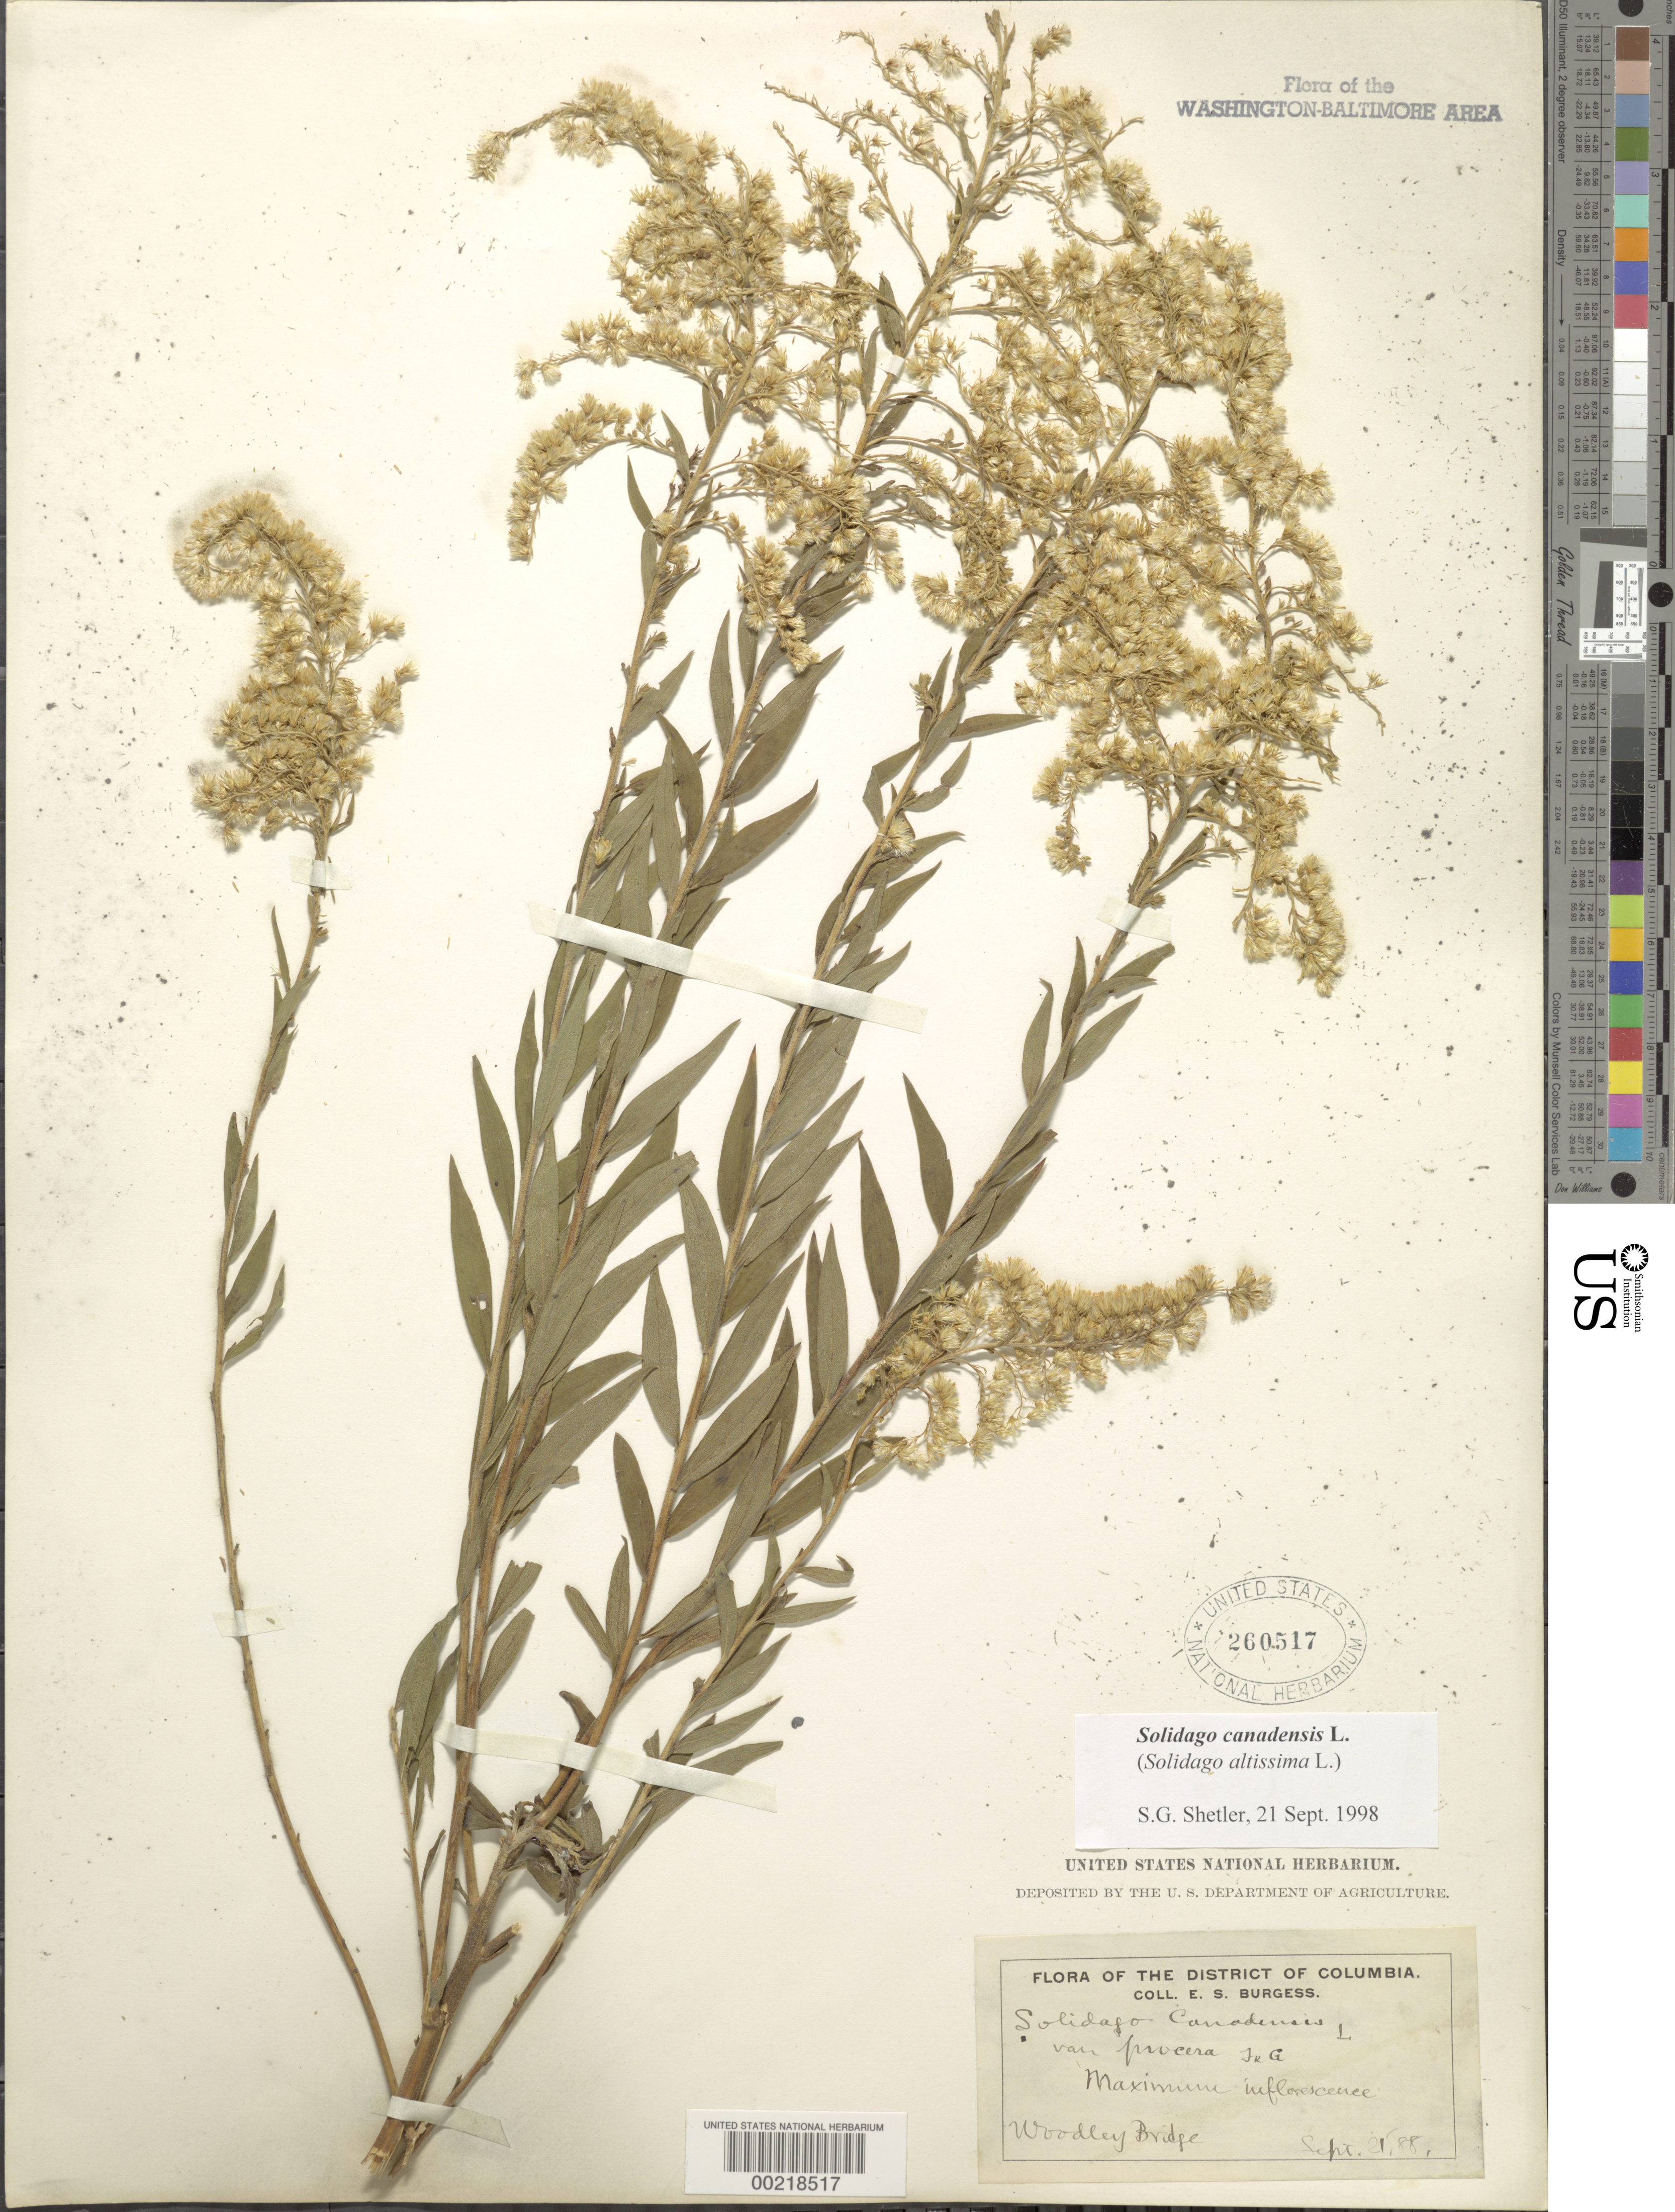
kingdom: Plantae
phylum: Tracheophyta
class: Magnoliopsida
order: Asterales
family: Asteraceae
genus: Solidago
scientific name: Solidago canadensis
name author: L.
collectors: E. Burgess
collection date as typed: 21 Sep 1988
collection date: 1988-09-21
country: United States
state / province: District of Columbia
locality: Woodley Bridge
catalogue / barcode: US 260517